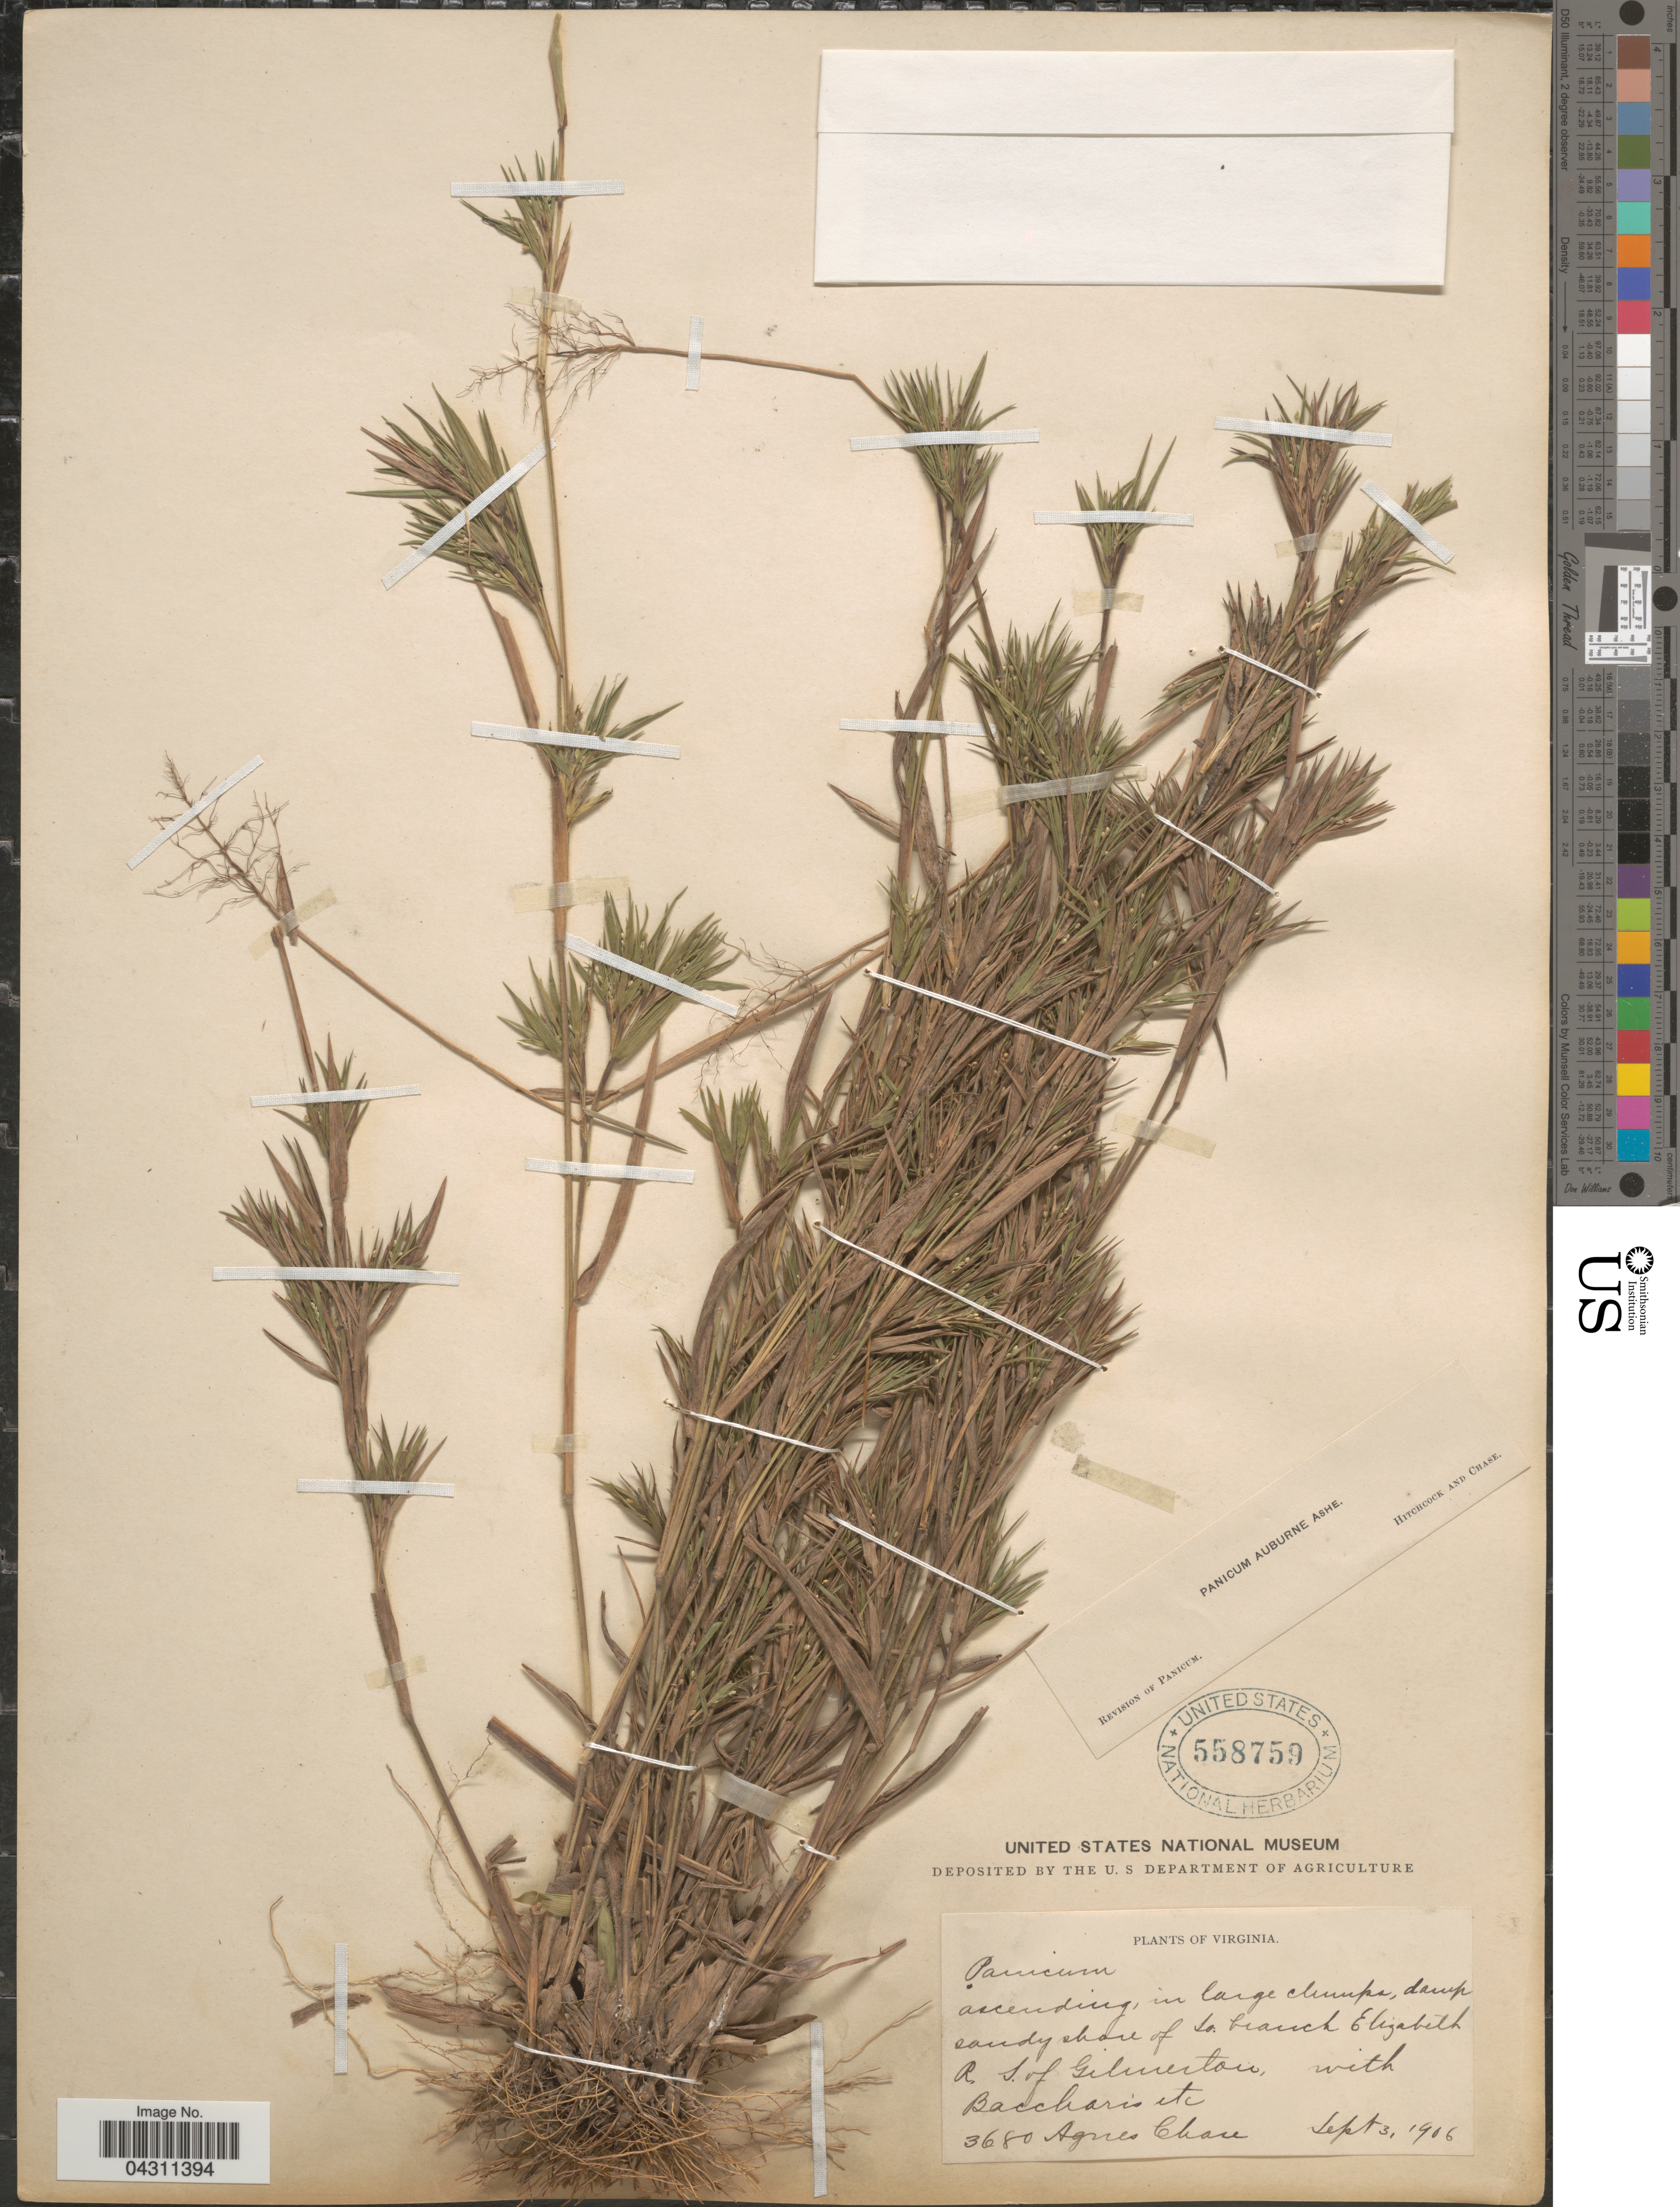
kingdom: Plantae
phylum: Tracheophyta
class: Liliopsida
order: Poales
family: Poaceae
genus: Dichanthelium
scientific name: Dichanthelium sphaerocarpon var. sphaerocarpon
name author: (Elliott) Gould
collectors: A. Chase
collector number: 3680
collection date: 1906-09-03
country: United States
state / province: Virginia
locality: Damp sandy shore of So. branch Elizabeth R. S. of Gilmerton.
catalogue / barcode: US 558759